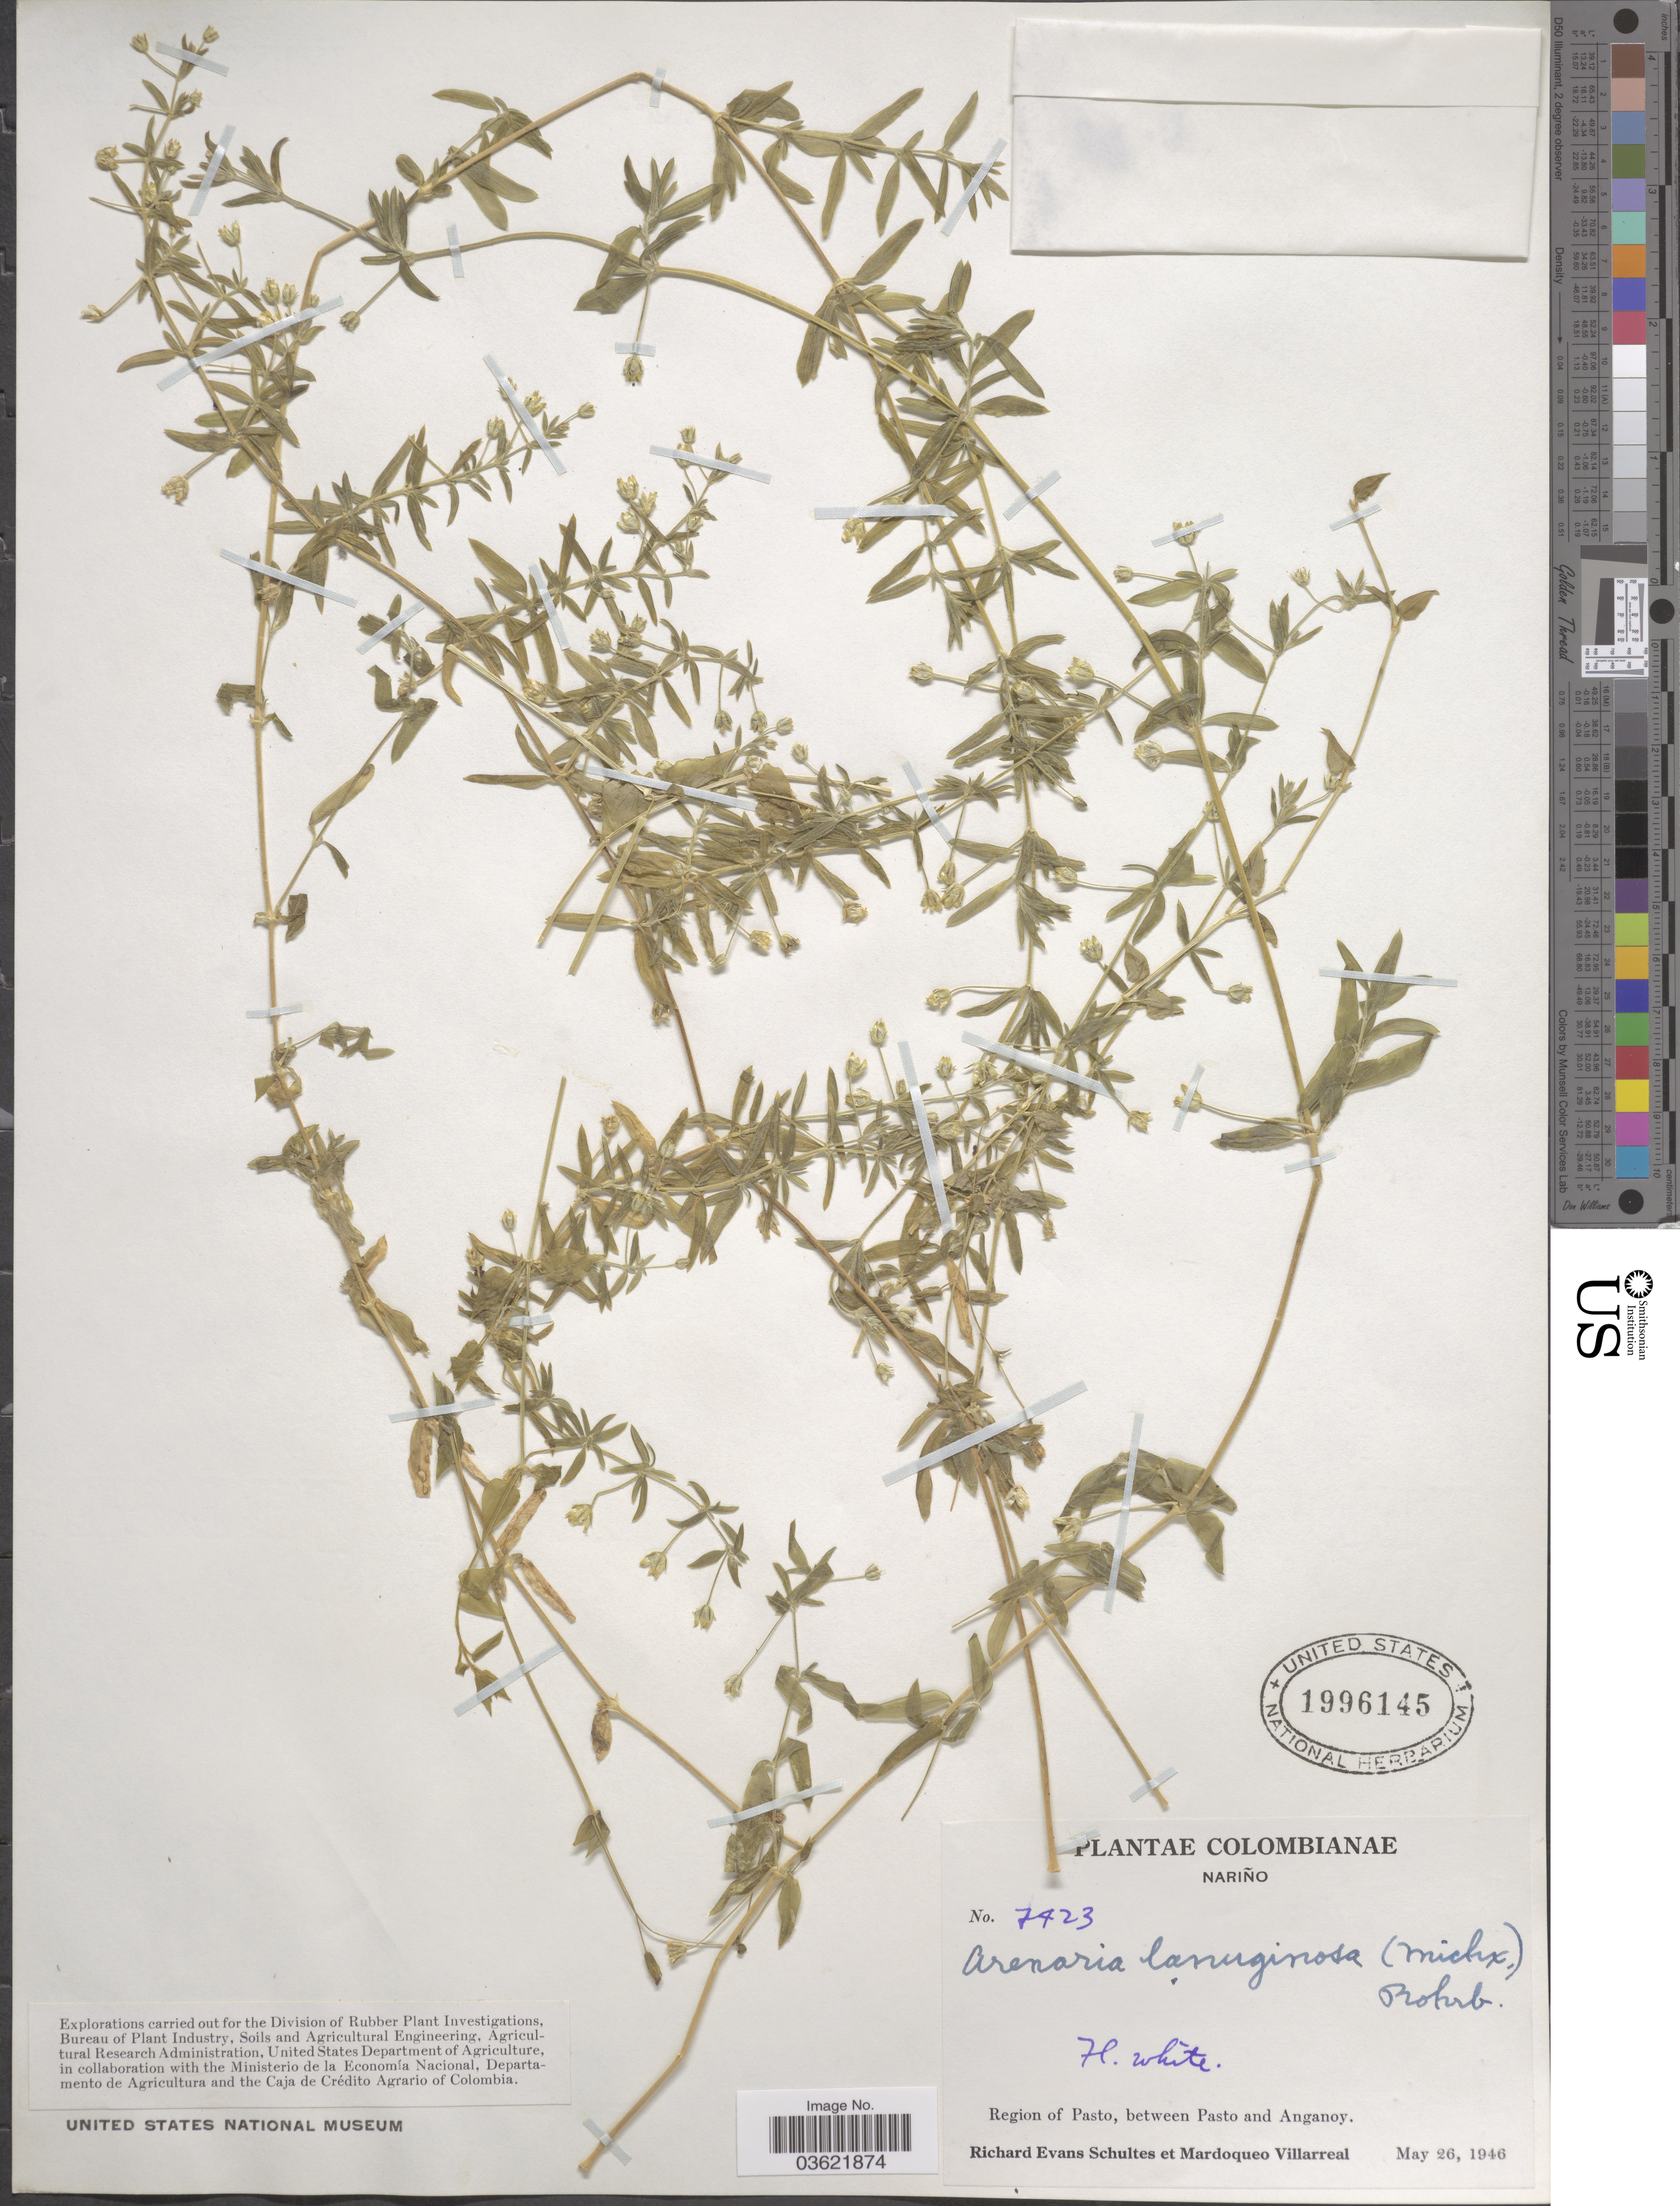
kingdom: Plantae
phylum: Tracheophyta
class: Magnoliopsida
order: Caryophyllales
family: Caryophyllaceae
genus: Arenaria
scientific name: Arenaria lanuginosa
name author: (Michx.) Rohrb.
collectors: R. E. Schultes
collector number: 7423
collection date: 1946-05-26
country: Colombia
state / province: Nariño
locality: Region of Paso, between pasto and Anganoy.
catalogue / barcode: US 1996145